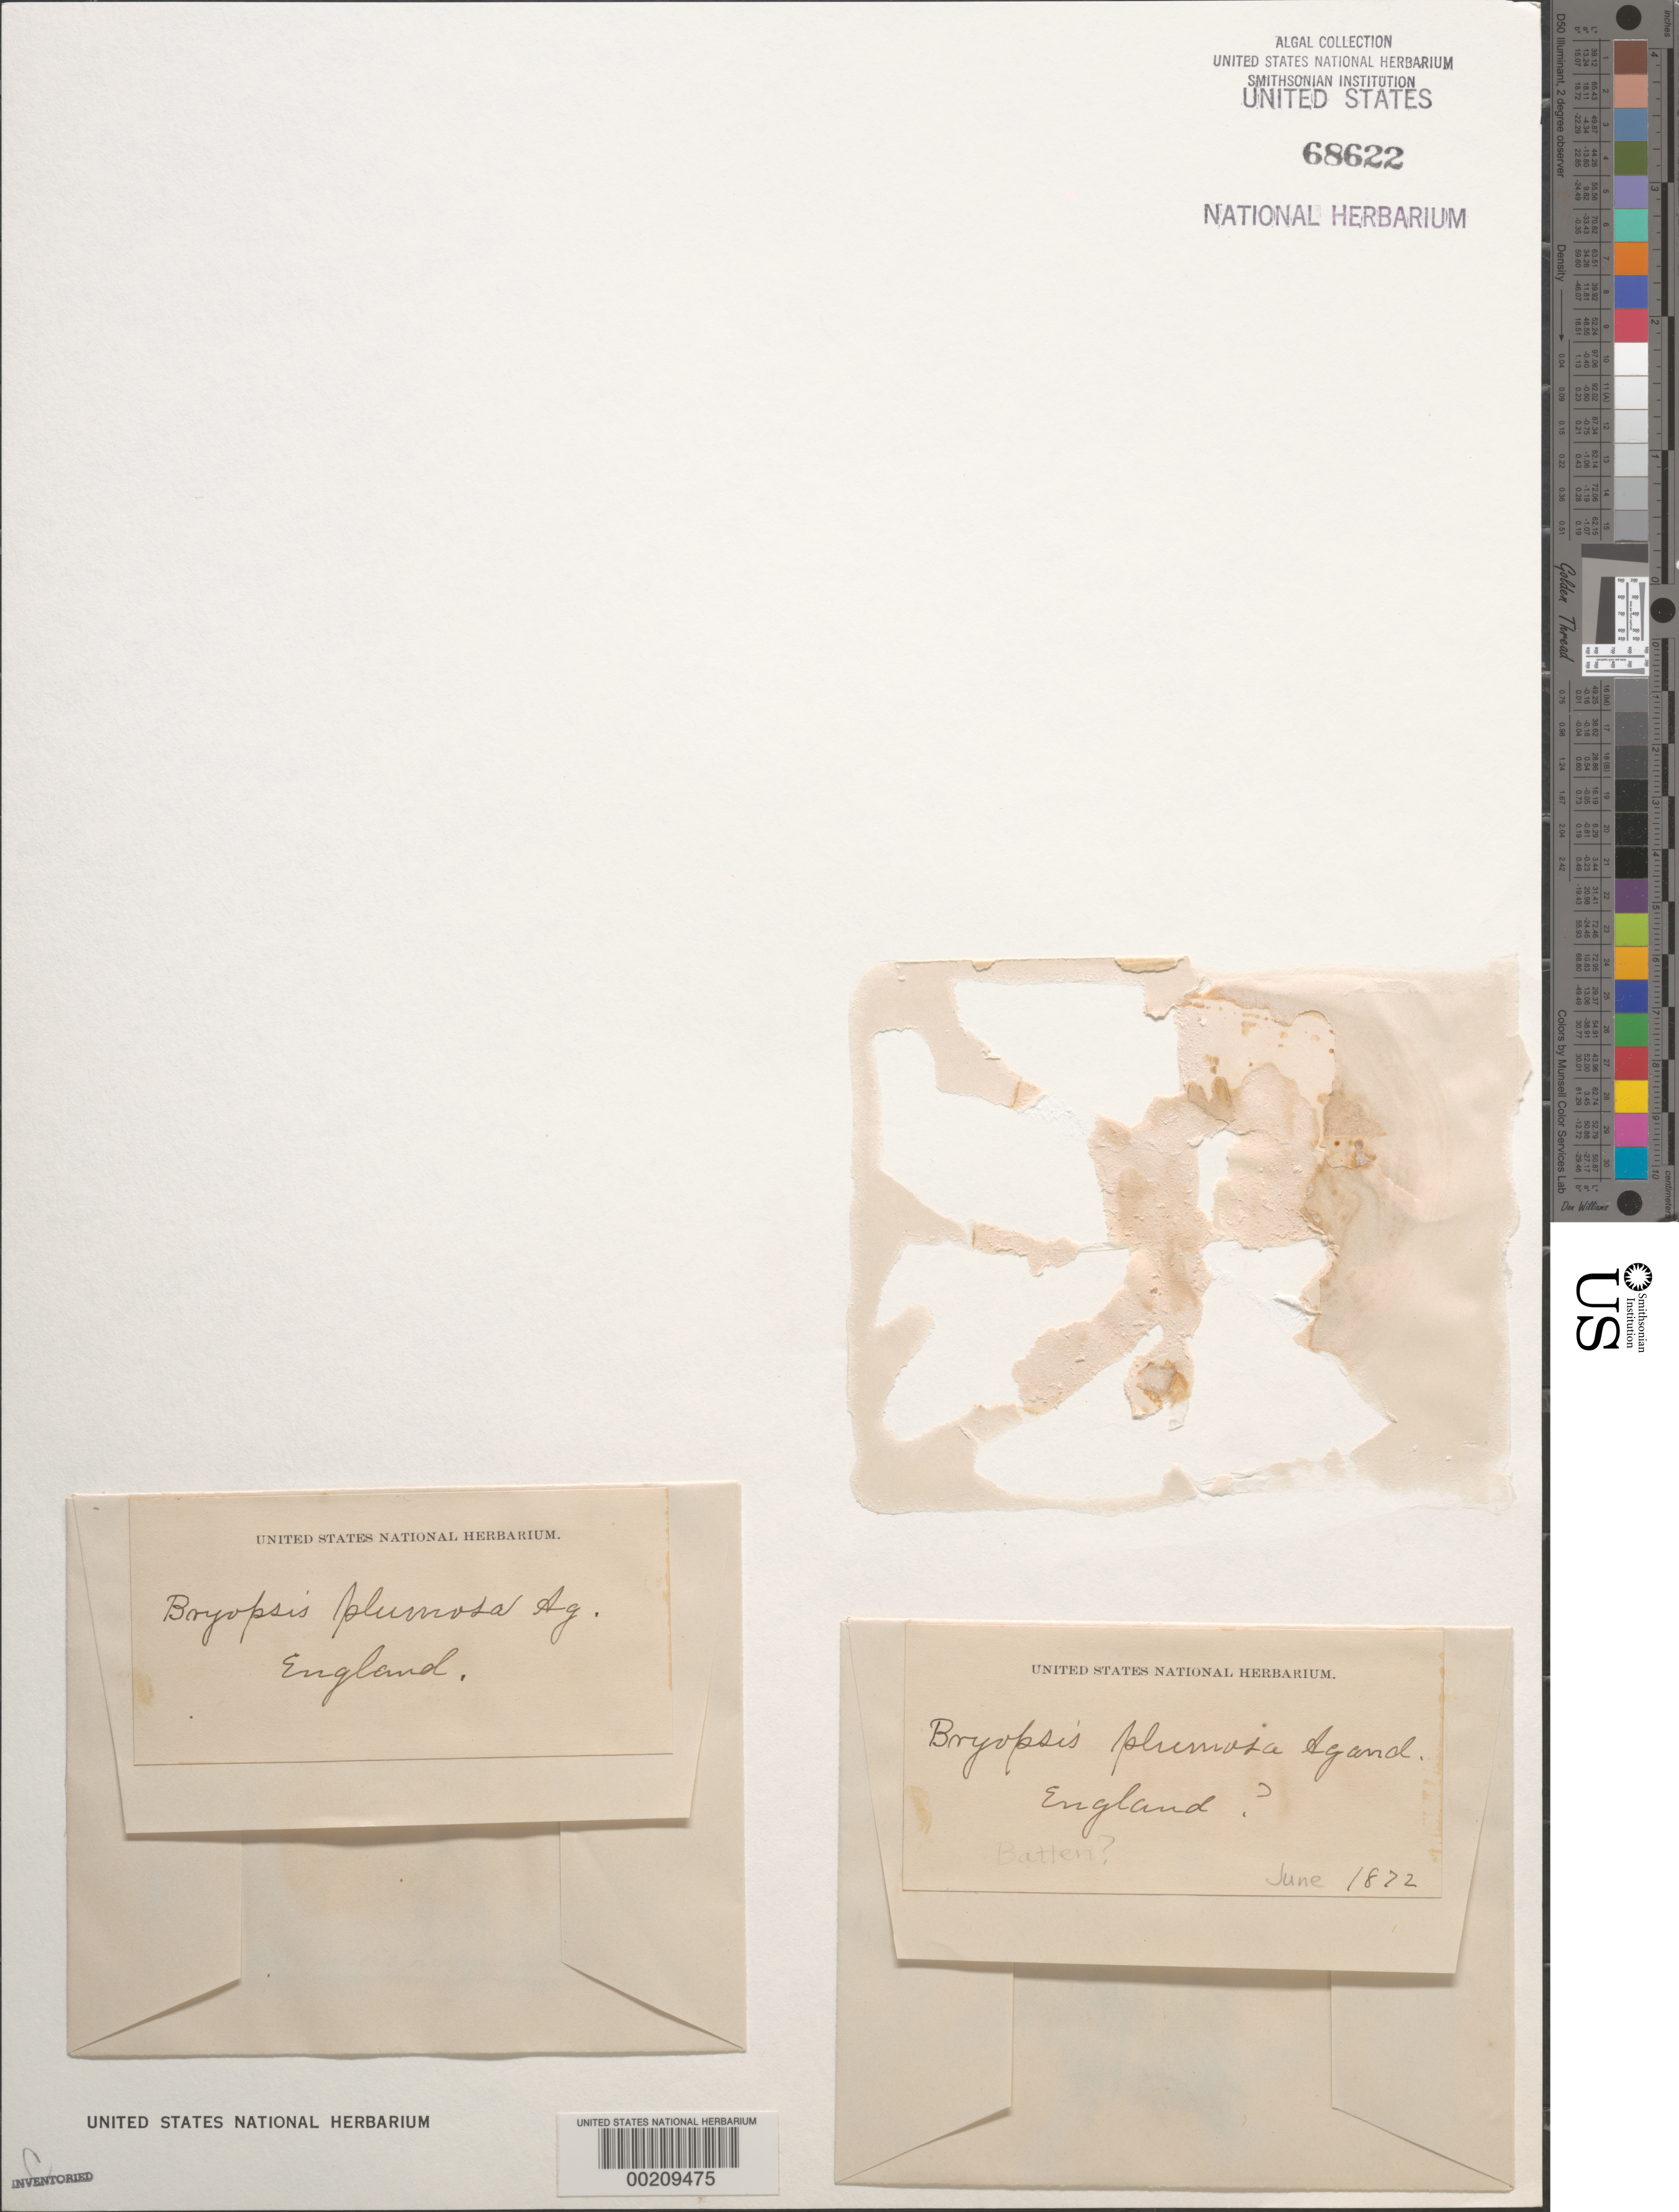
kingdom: Plantae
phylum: Chlorophyta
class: Ulvophyceae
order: Bryopsidales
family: Bryopsidaceae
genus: Bryopsis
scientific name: Bryopsis plumosa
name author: (Huds.) C. Agardh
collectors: -. Batten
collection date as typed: Jun 1872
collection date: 1872-06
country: United Kingdom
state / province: England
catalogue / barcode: US 68622